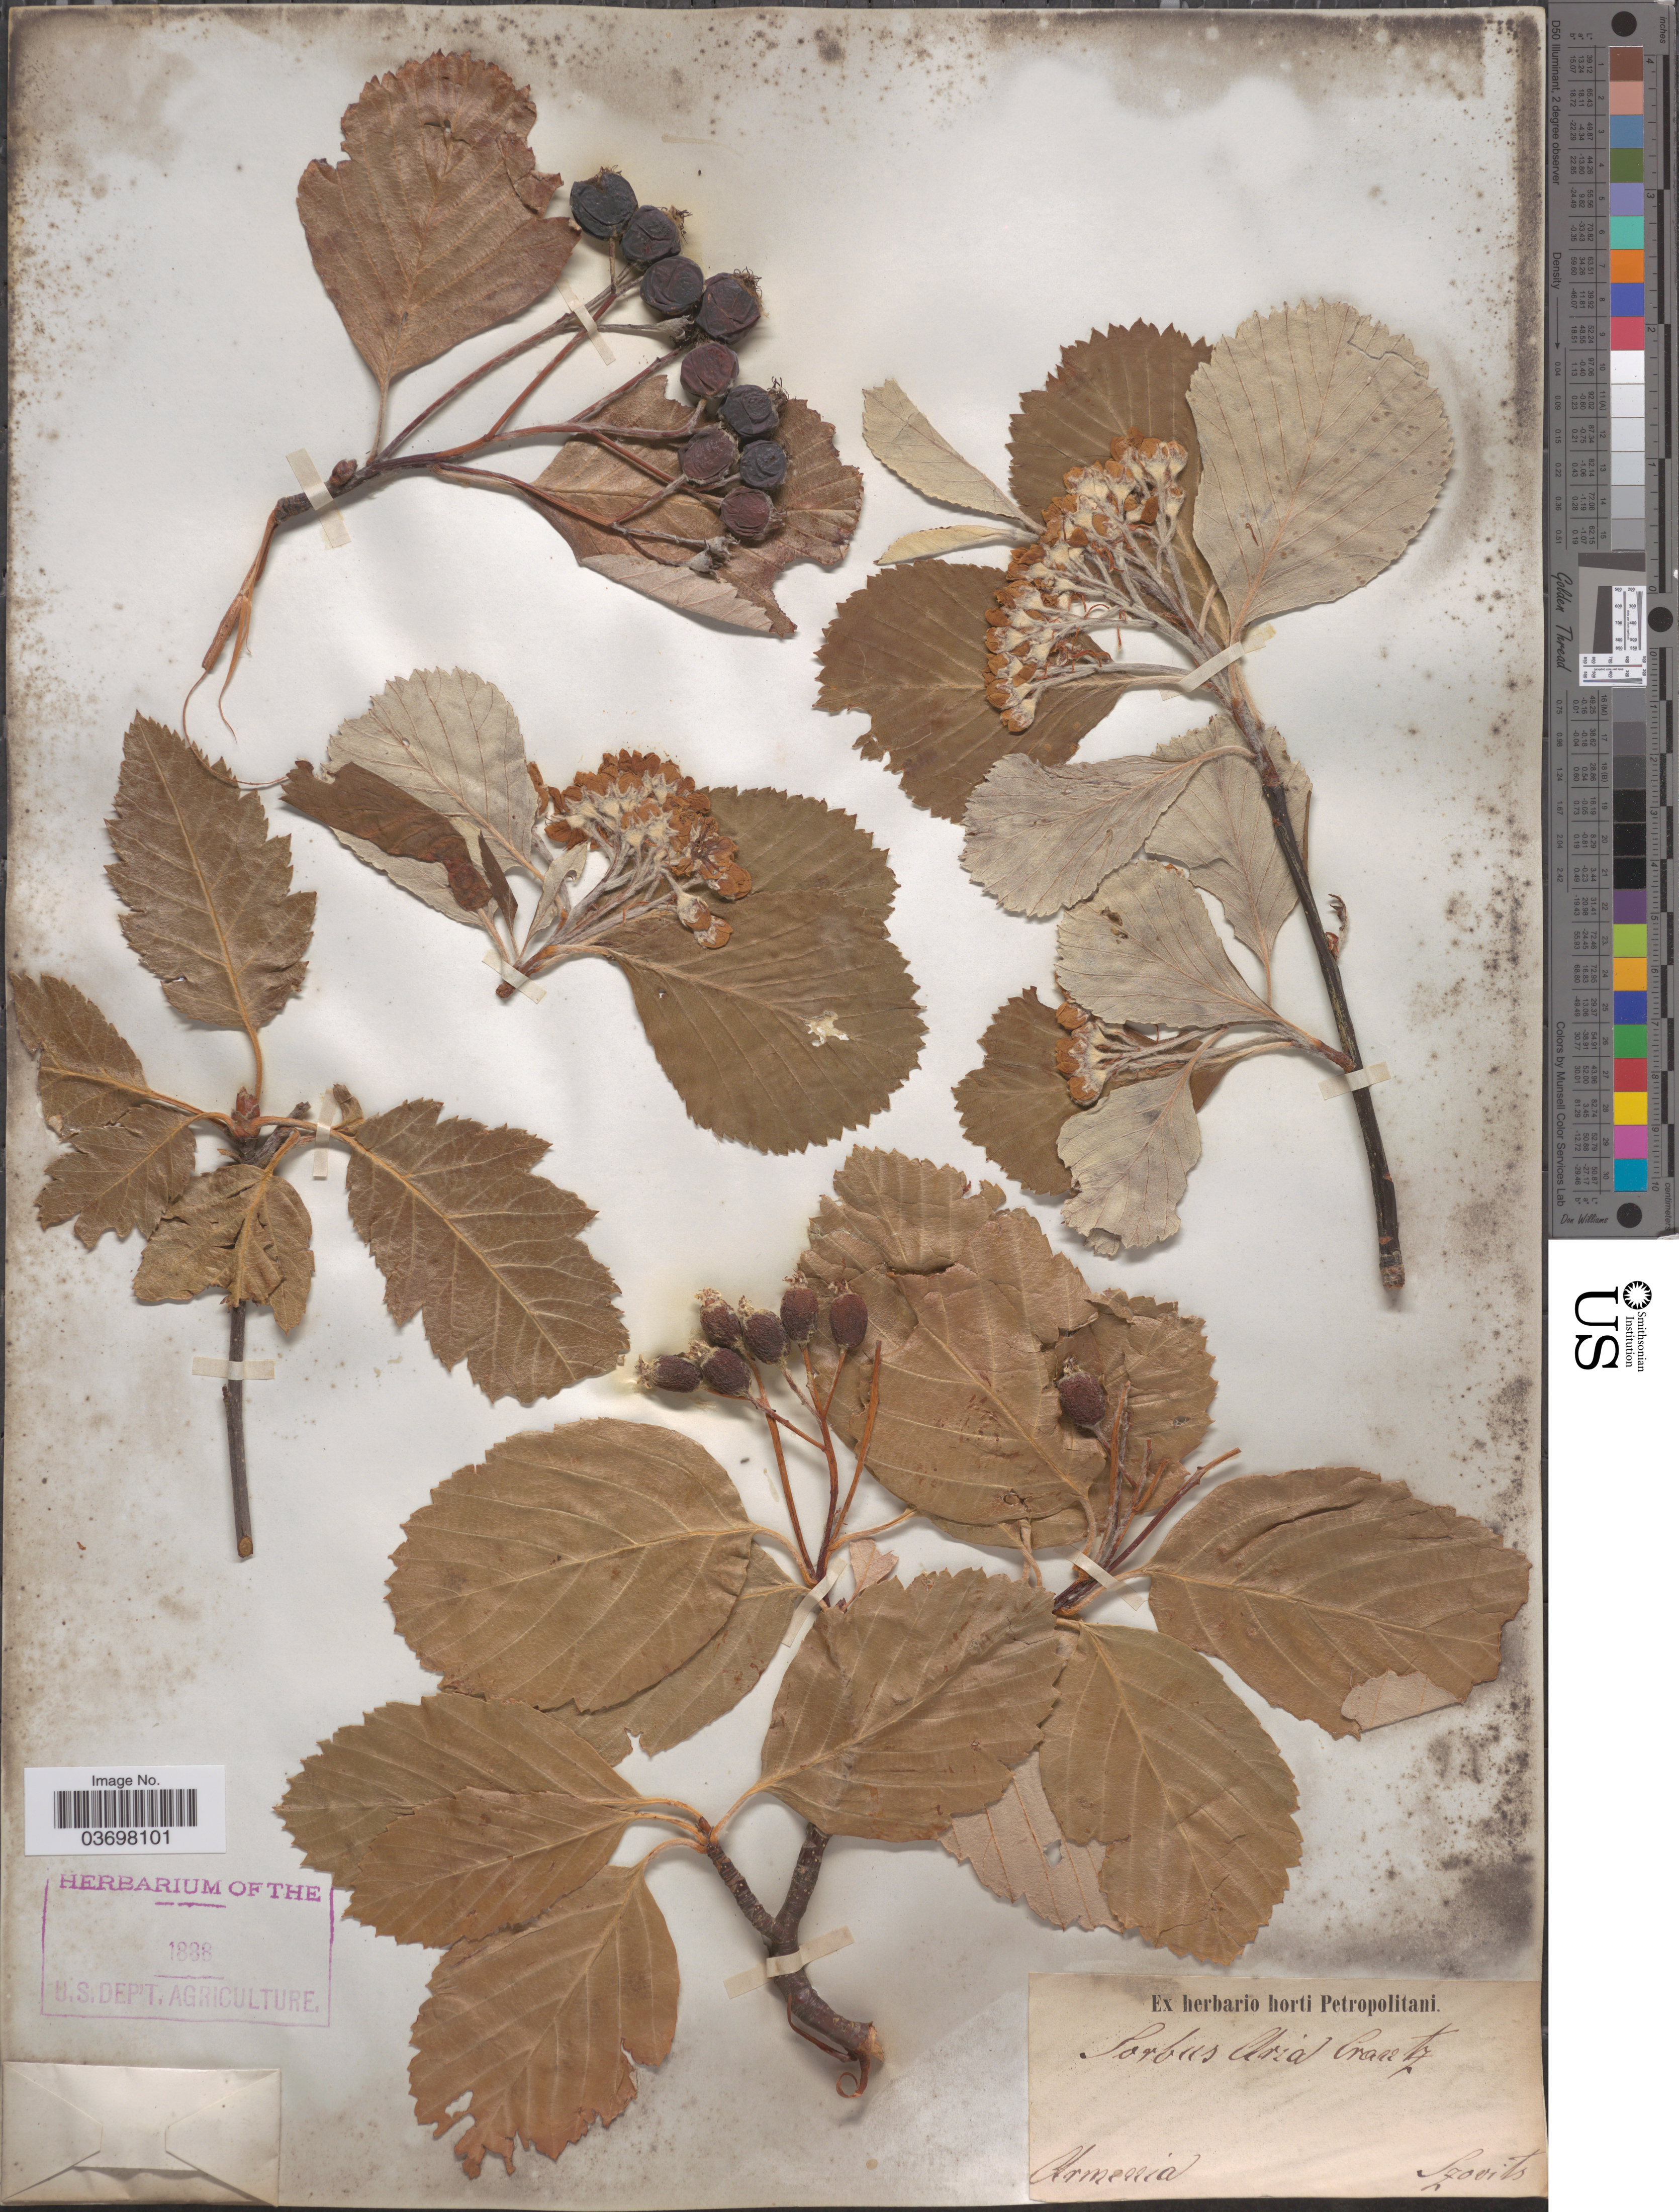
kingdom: Plantae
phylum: Tracheophyta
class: Magnoliopsida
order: Rosales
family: Rosaceae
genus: Sorbus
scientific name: Sorbus aria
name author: (L.) Crantz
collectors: Szovits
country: Armenia